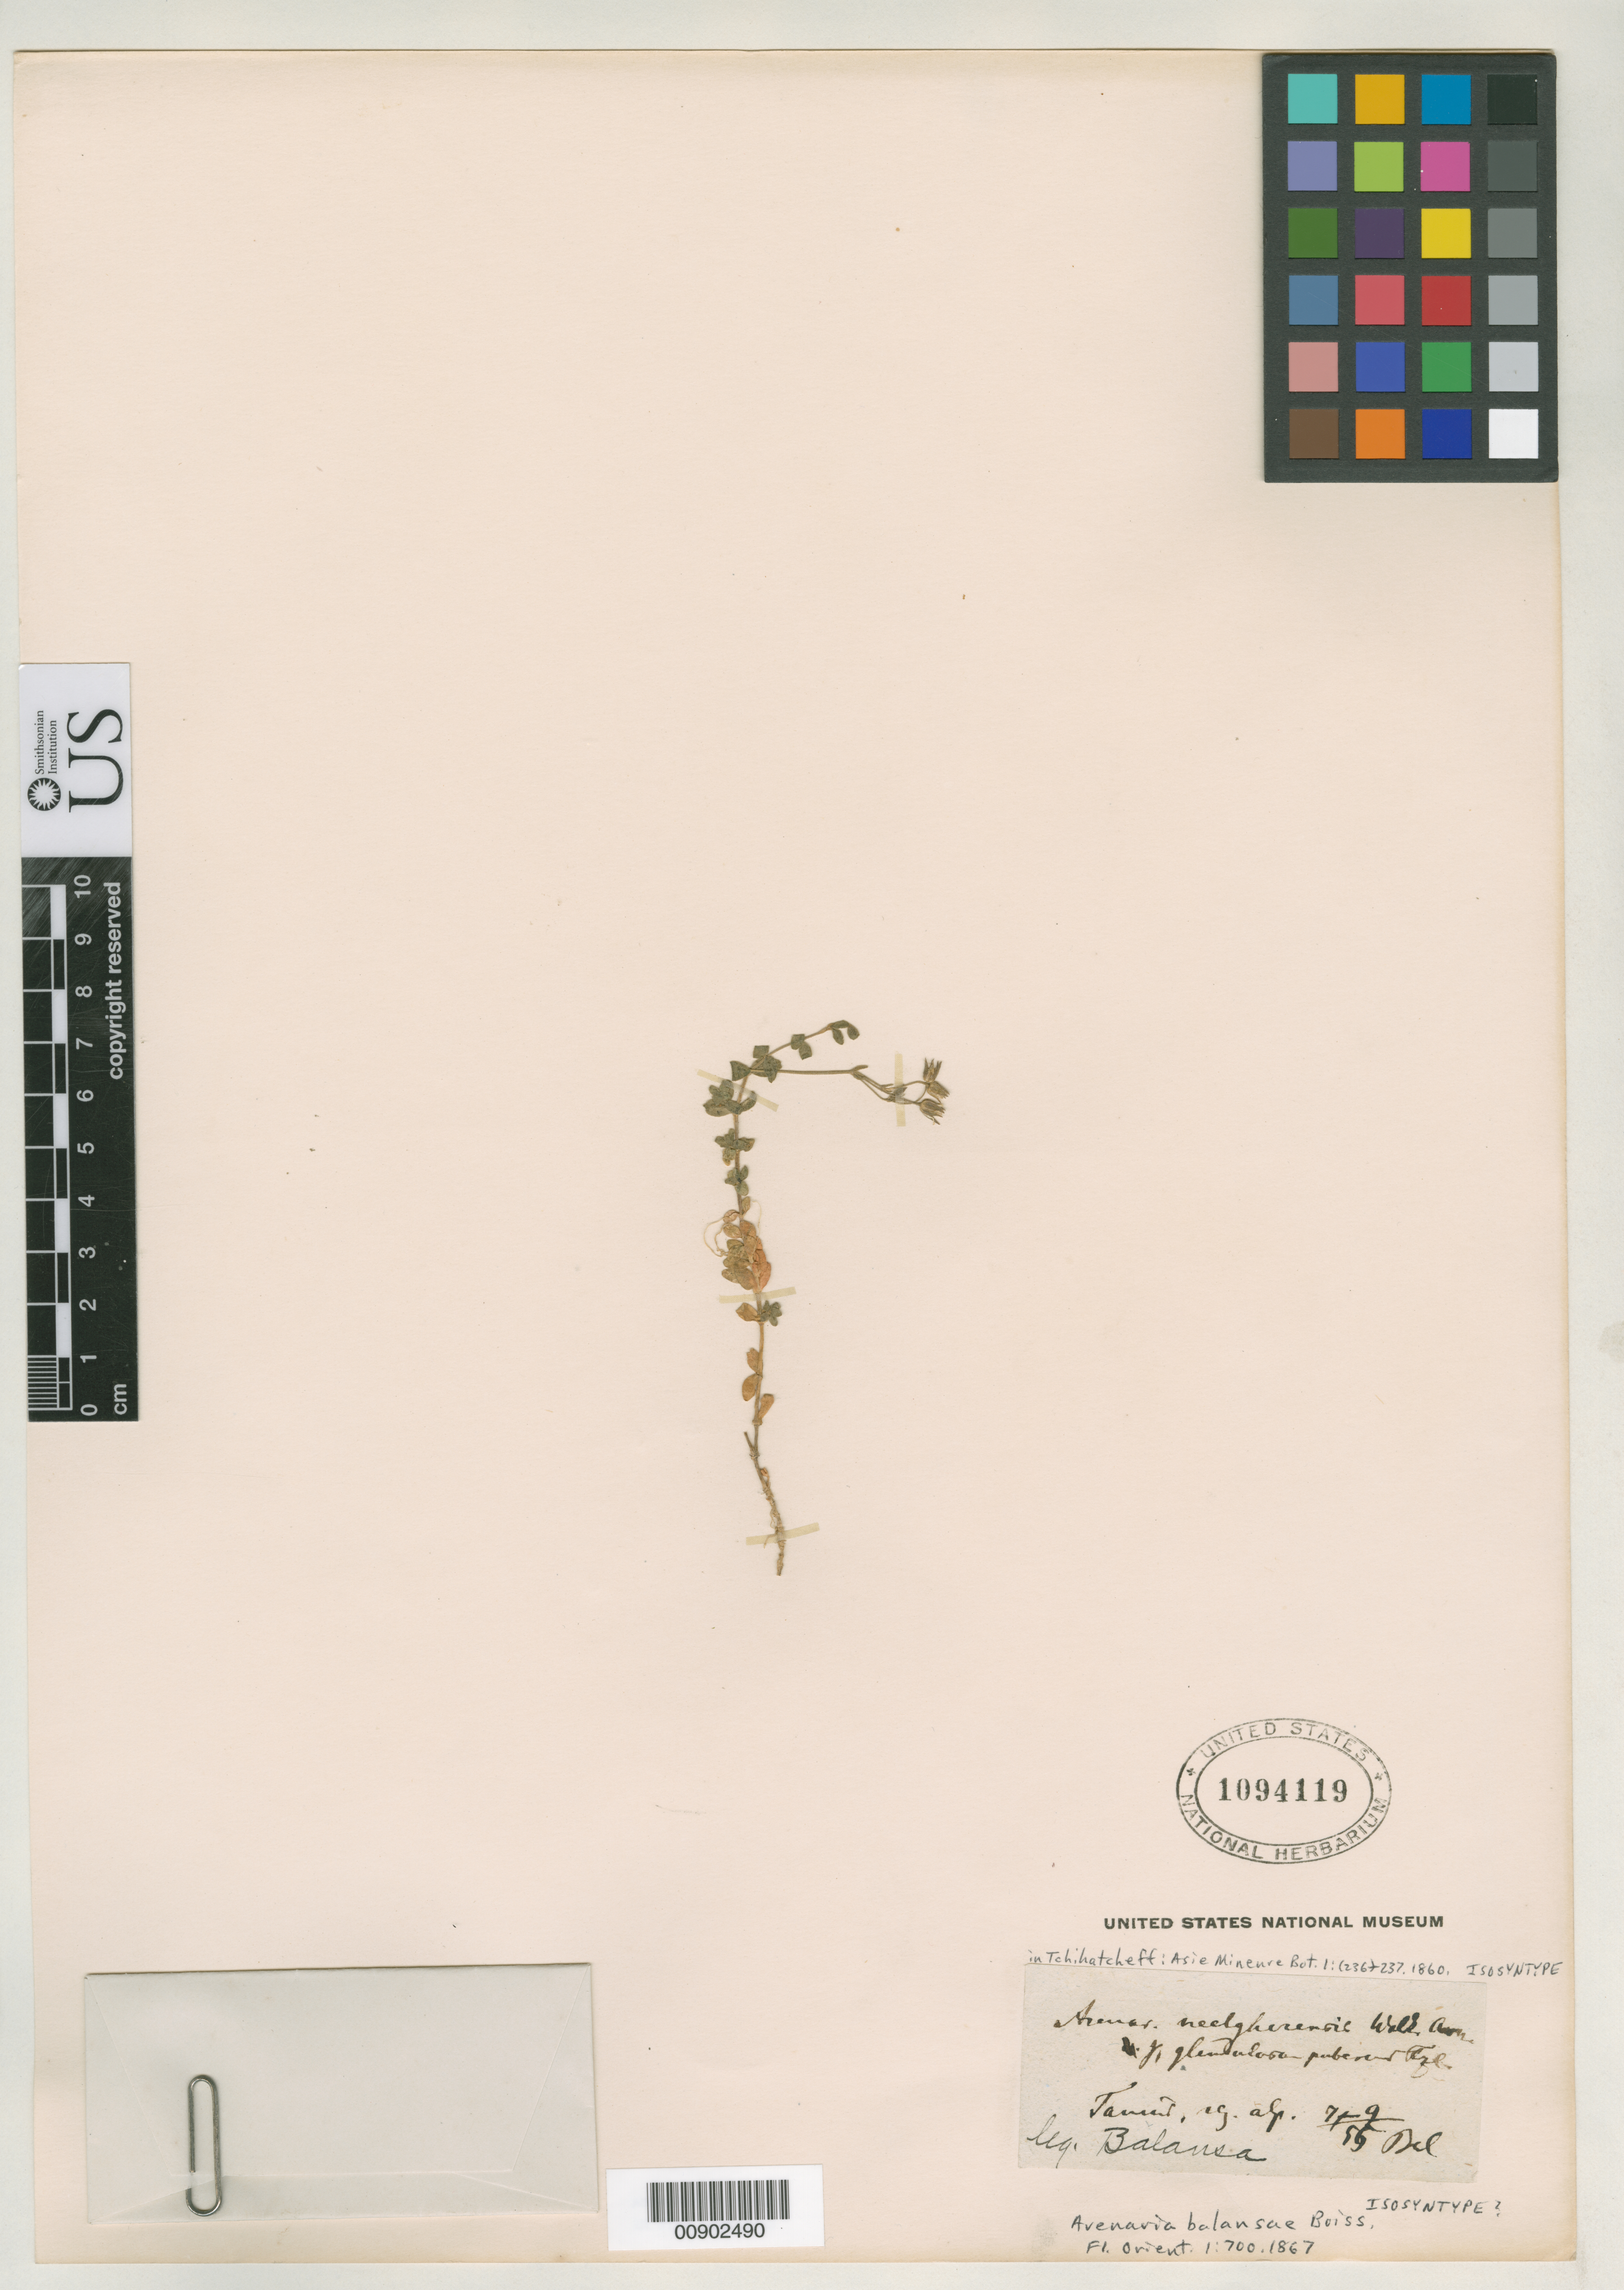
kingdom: Plantae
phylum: Tracheophyta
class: Magnoliopsida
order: Caryophyllales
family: Caryophyllaceae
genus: Arenaria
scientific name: Arenaria neelgherrensis var. glanduloso-pubescens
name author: Fenzl in Tchich.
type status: Isosyntype; Isolectotype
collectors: B. Balansa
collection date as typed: Jul 1855 to -- Sep 1855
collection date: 1855-07/1855-09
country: Turkey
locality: Taurus, reg. alp.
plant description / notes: Also a type of Arenaria balansae Boiss.; Fl. Turkey (2: 22, 1967) cites lectotype collection "region alpine du Taurus au-dessus de Boulgar-maaden, vii-ix 1852, Balansa 602".; Also a type of Arenaria neelgherensis var. glanduloso-pubescens Fenzl.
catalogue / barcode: US 1094119